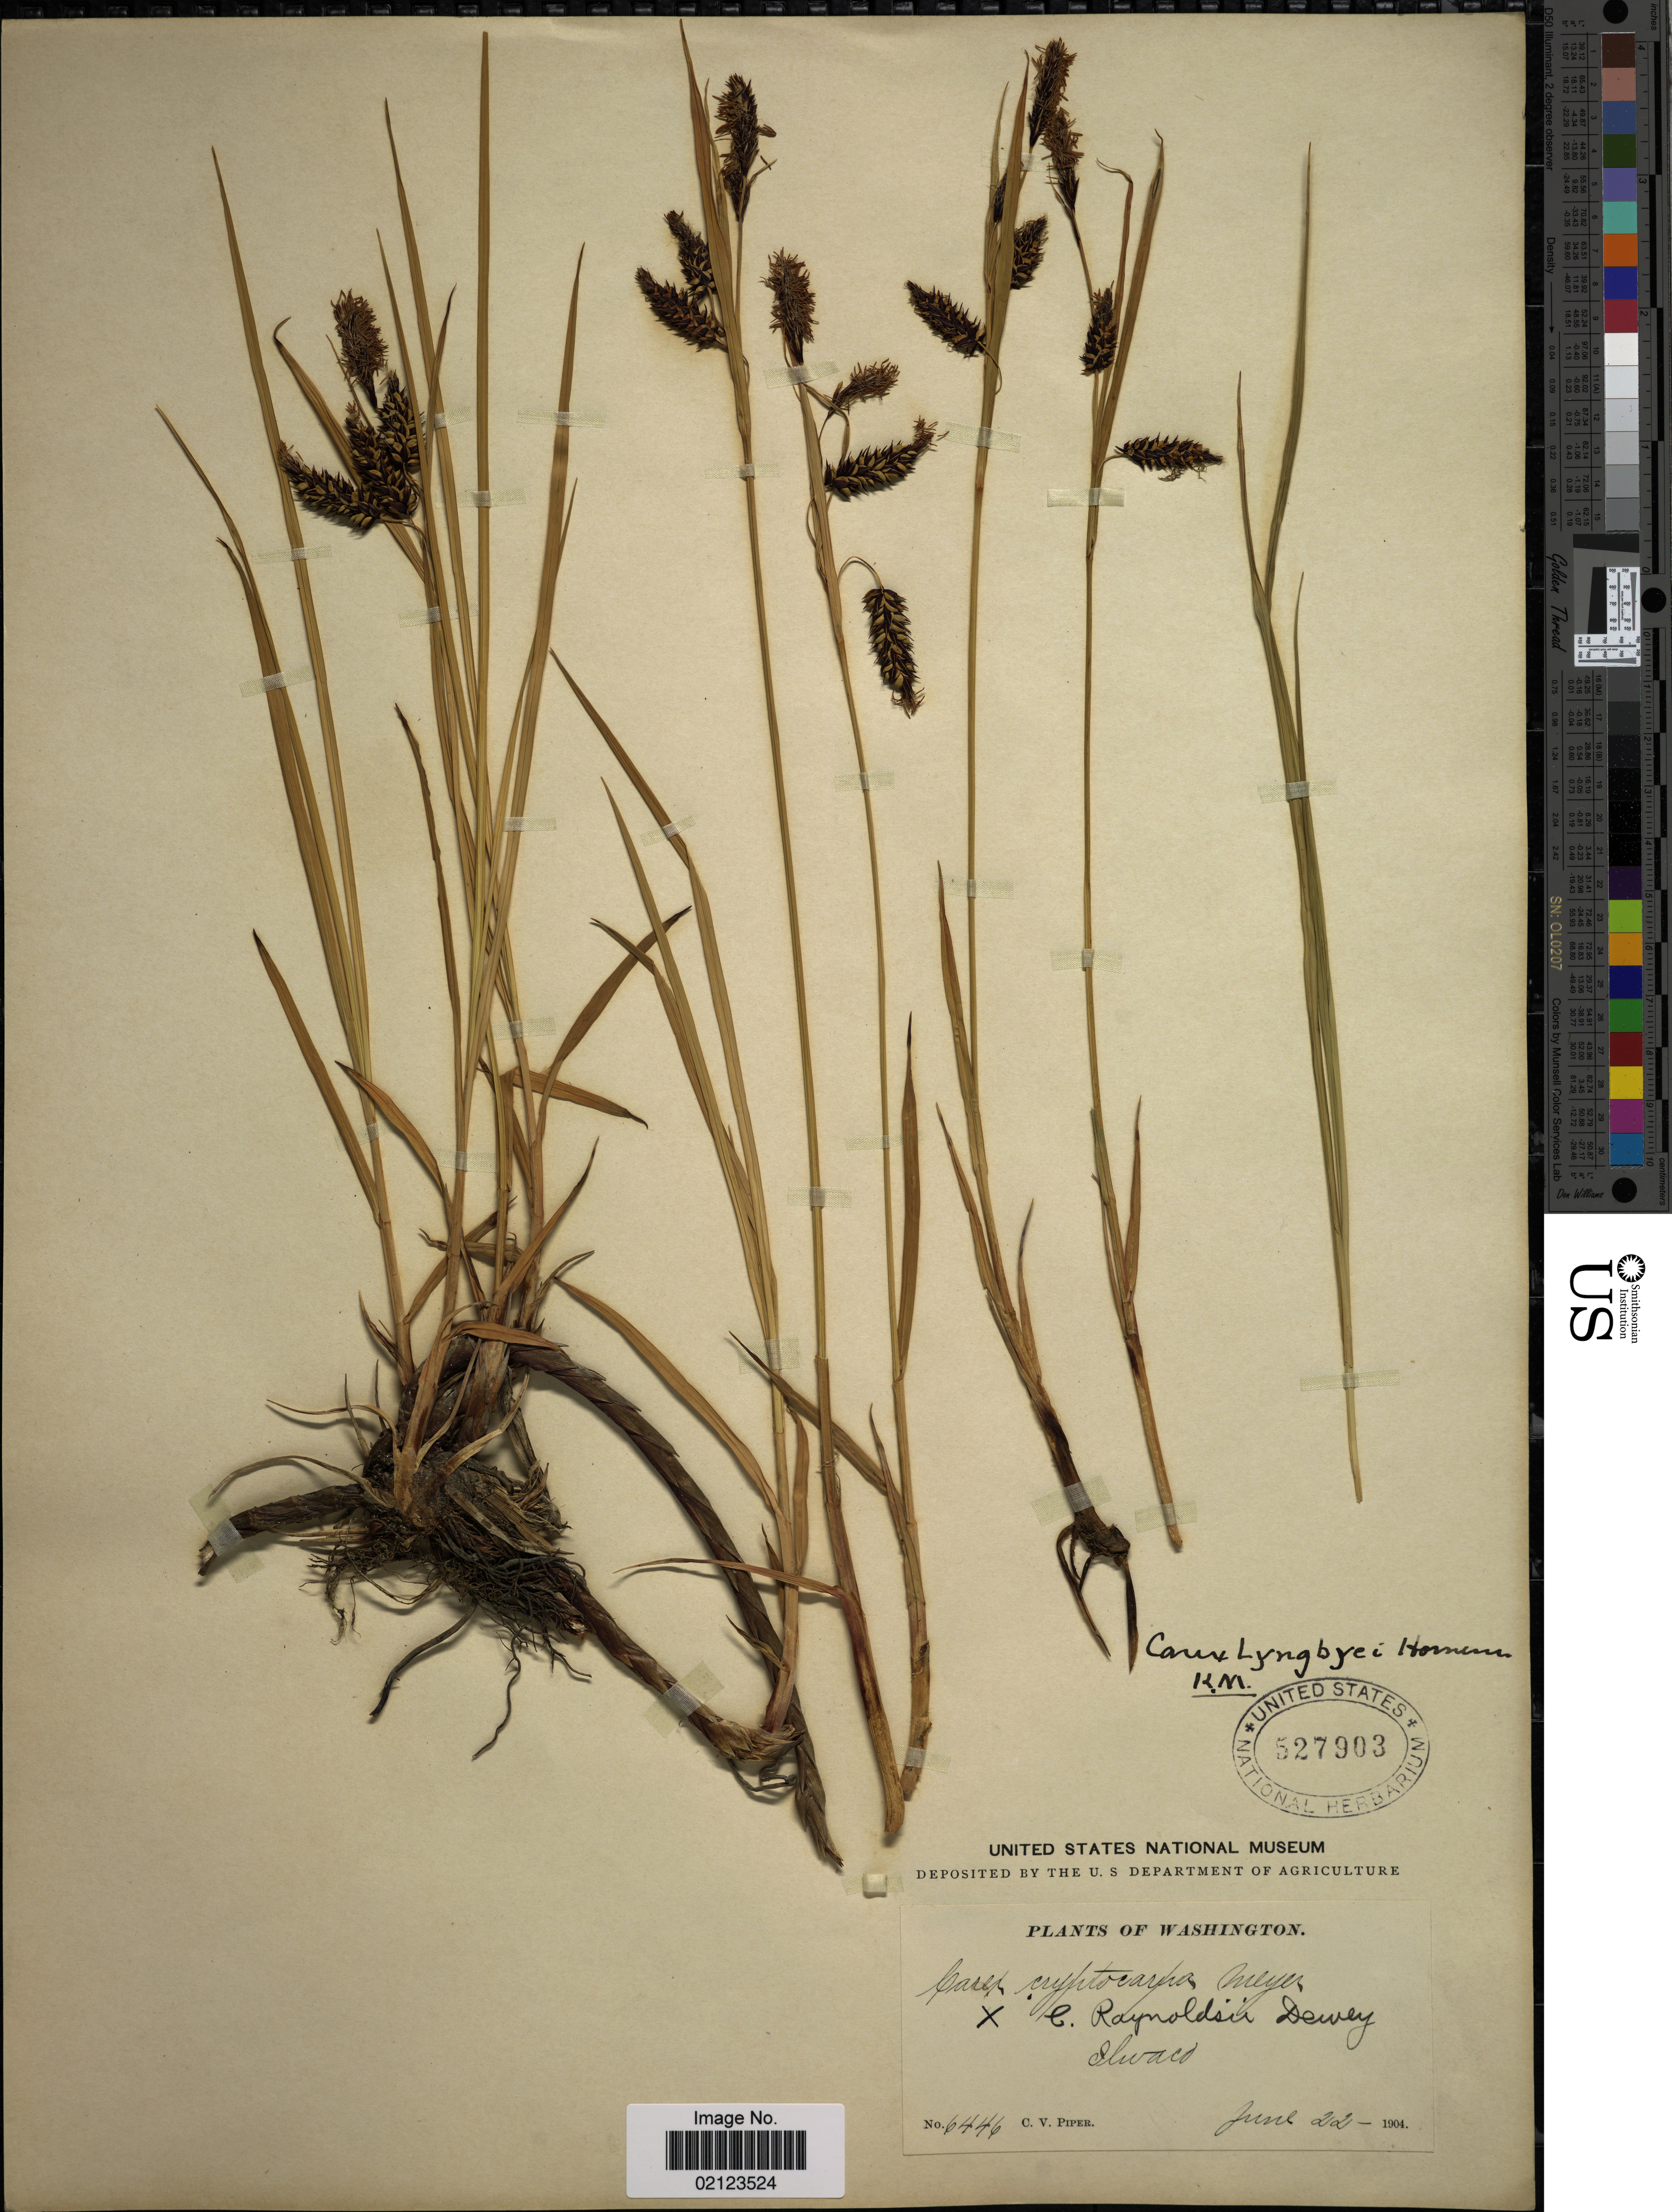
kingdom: Plantae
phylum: Tracheophyta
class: Liliopsida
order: Poales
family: Cyperaceae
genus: Carex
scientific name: Carex lyngbyei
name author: Hornem.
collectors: C. V. Piper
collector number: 6446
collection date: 1904-06-22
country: United States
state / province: Washington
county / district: Pacific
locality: Ilwaco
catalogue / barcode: US 527903